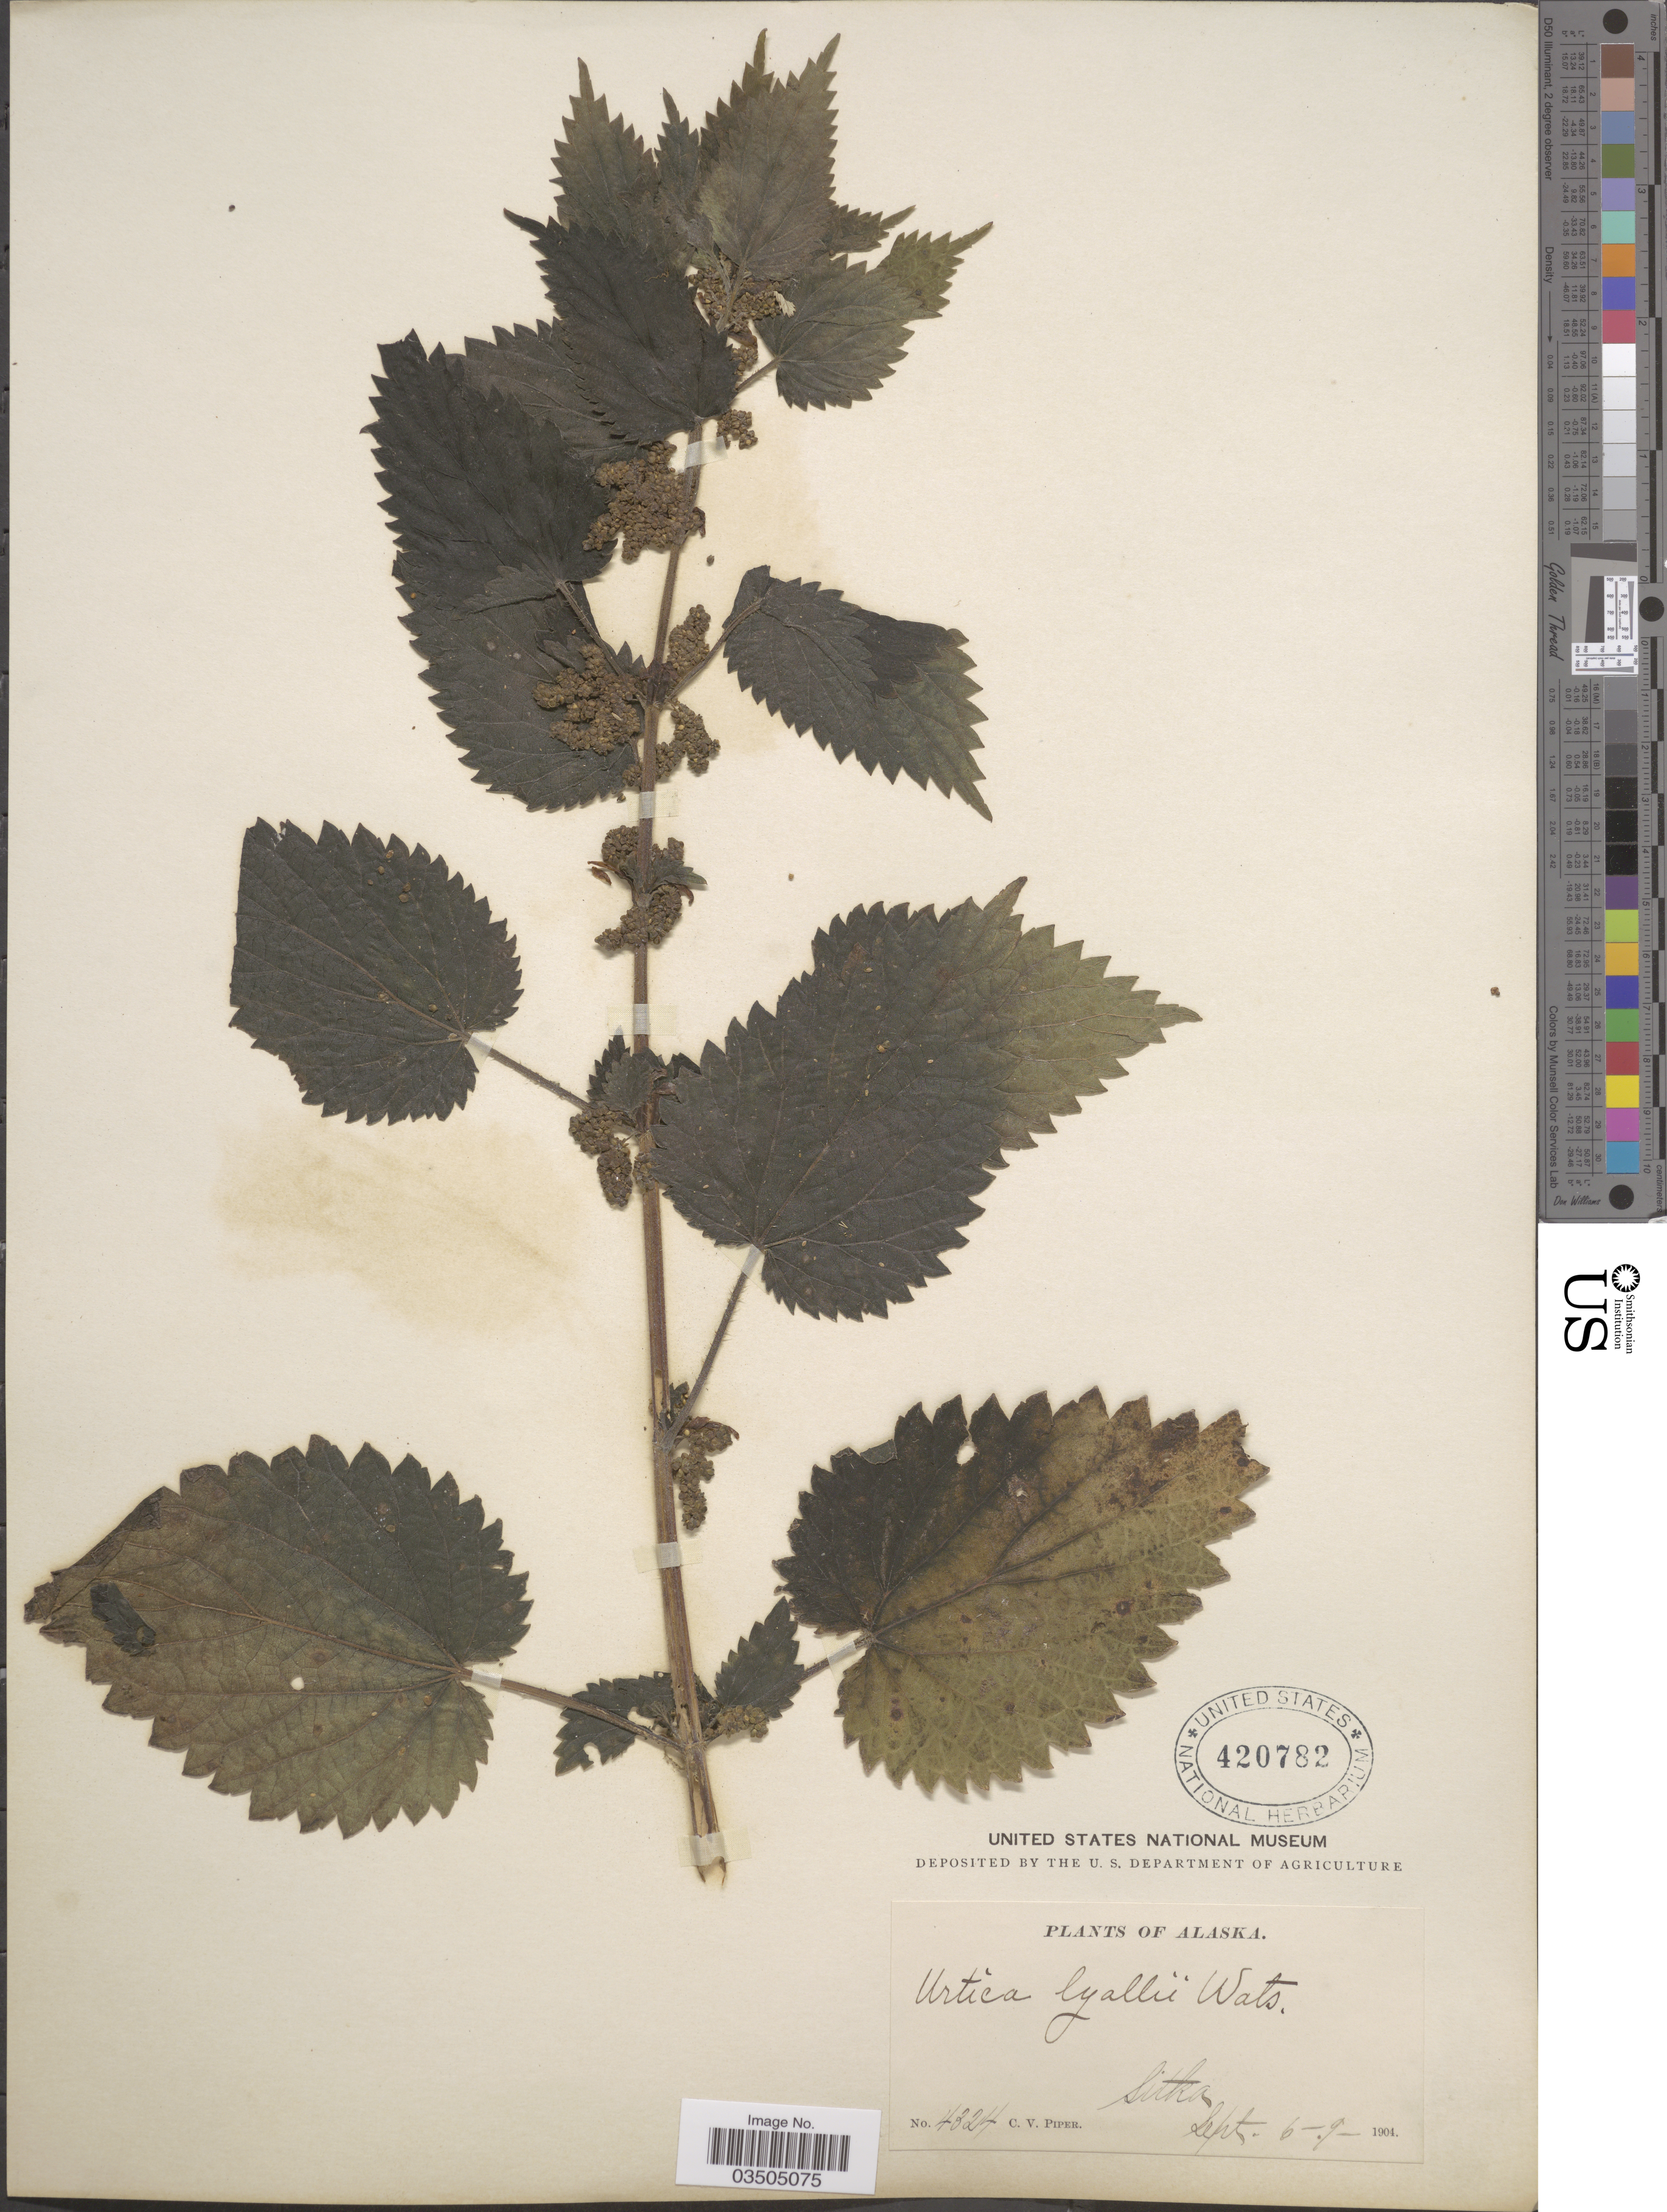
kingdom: Plantae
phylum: Tracheophyta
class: Magnoliopsida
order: Rosales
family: Urticaceae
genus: Urtica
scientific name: Urtica dioica subsp. gracilis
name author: L.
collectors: C. V. Piper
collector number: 4324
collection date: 1904-09-06/1904-09-09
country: United States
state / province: Alaska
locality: Sitka.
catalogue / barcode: US 420782